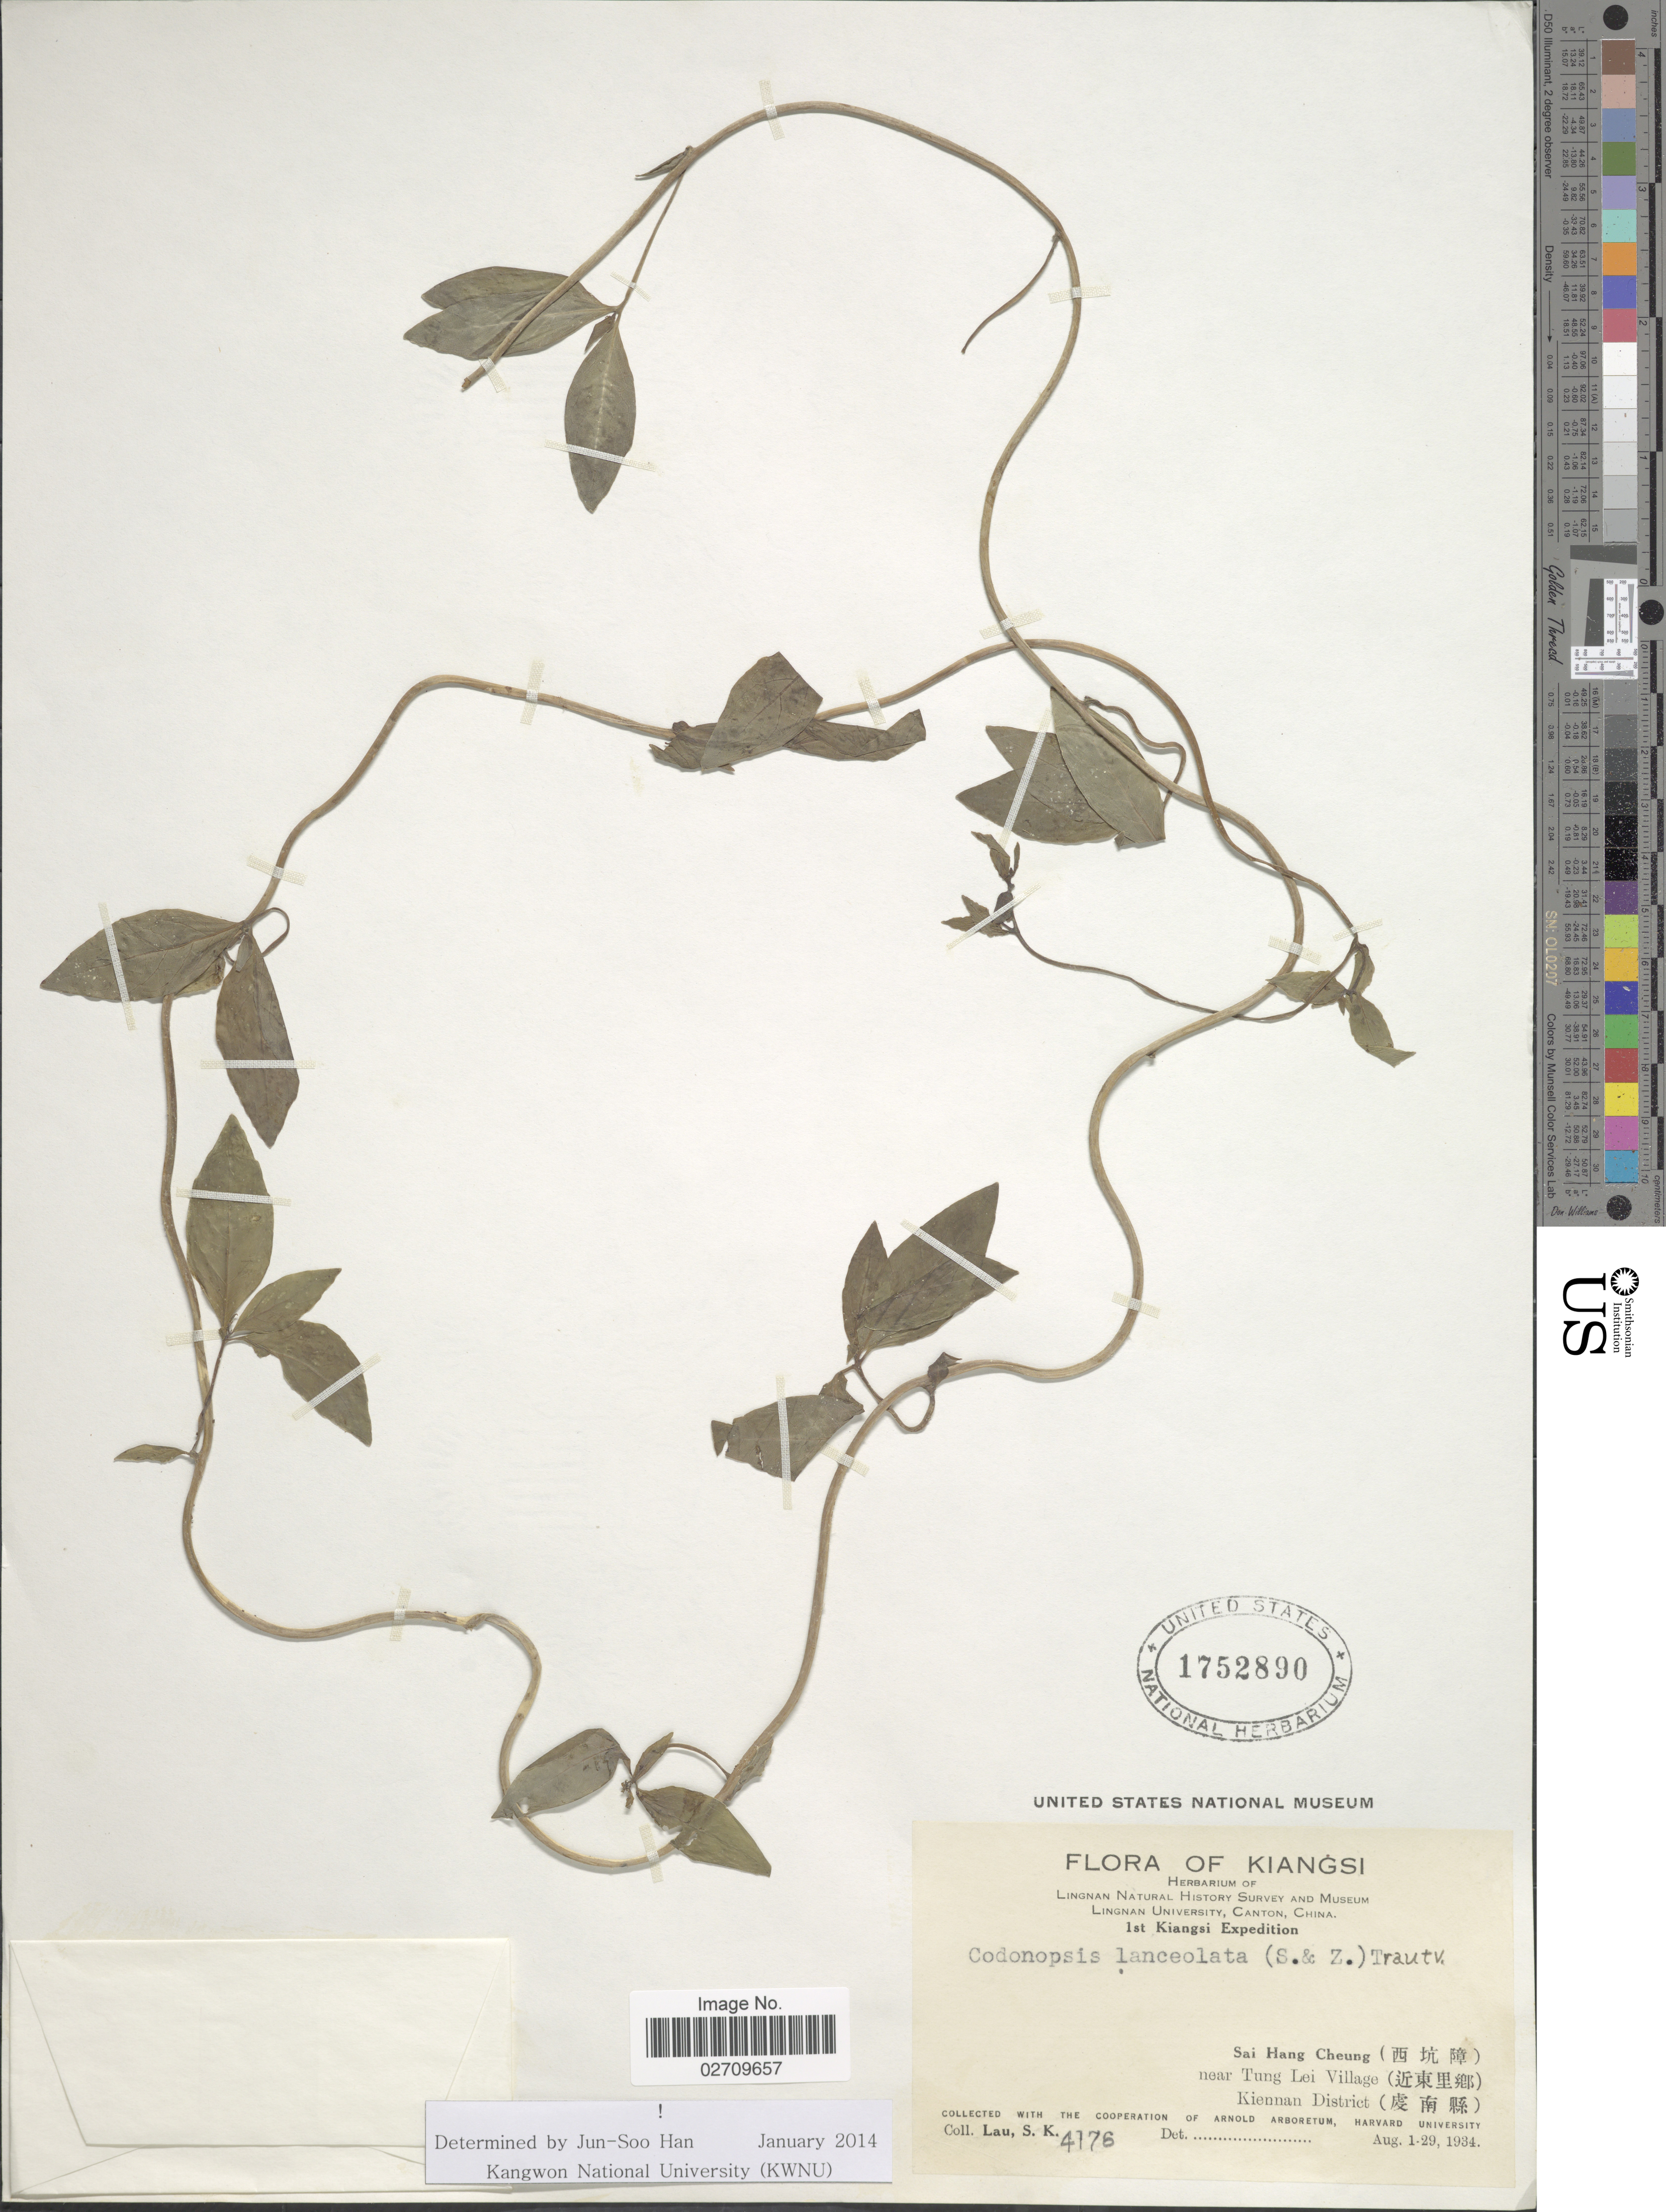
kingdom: Plantae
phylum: Tracheophyta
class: Magnoliopsida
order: Asterales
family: Campanulaceae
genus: Codonopsis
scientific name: Codonopsis lanceolata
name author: (Siebold & Zucc.) Benth. & Hook. f. ex Trautv.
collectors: S. K. Lau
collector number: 4176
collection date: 1934-08-01/1934-08-29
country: China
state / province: Jiangxi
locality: Sai Hang Cheung, near Tung Lei Village, Kiennan District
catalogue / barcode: US 1752890